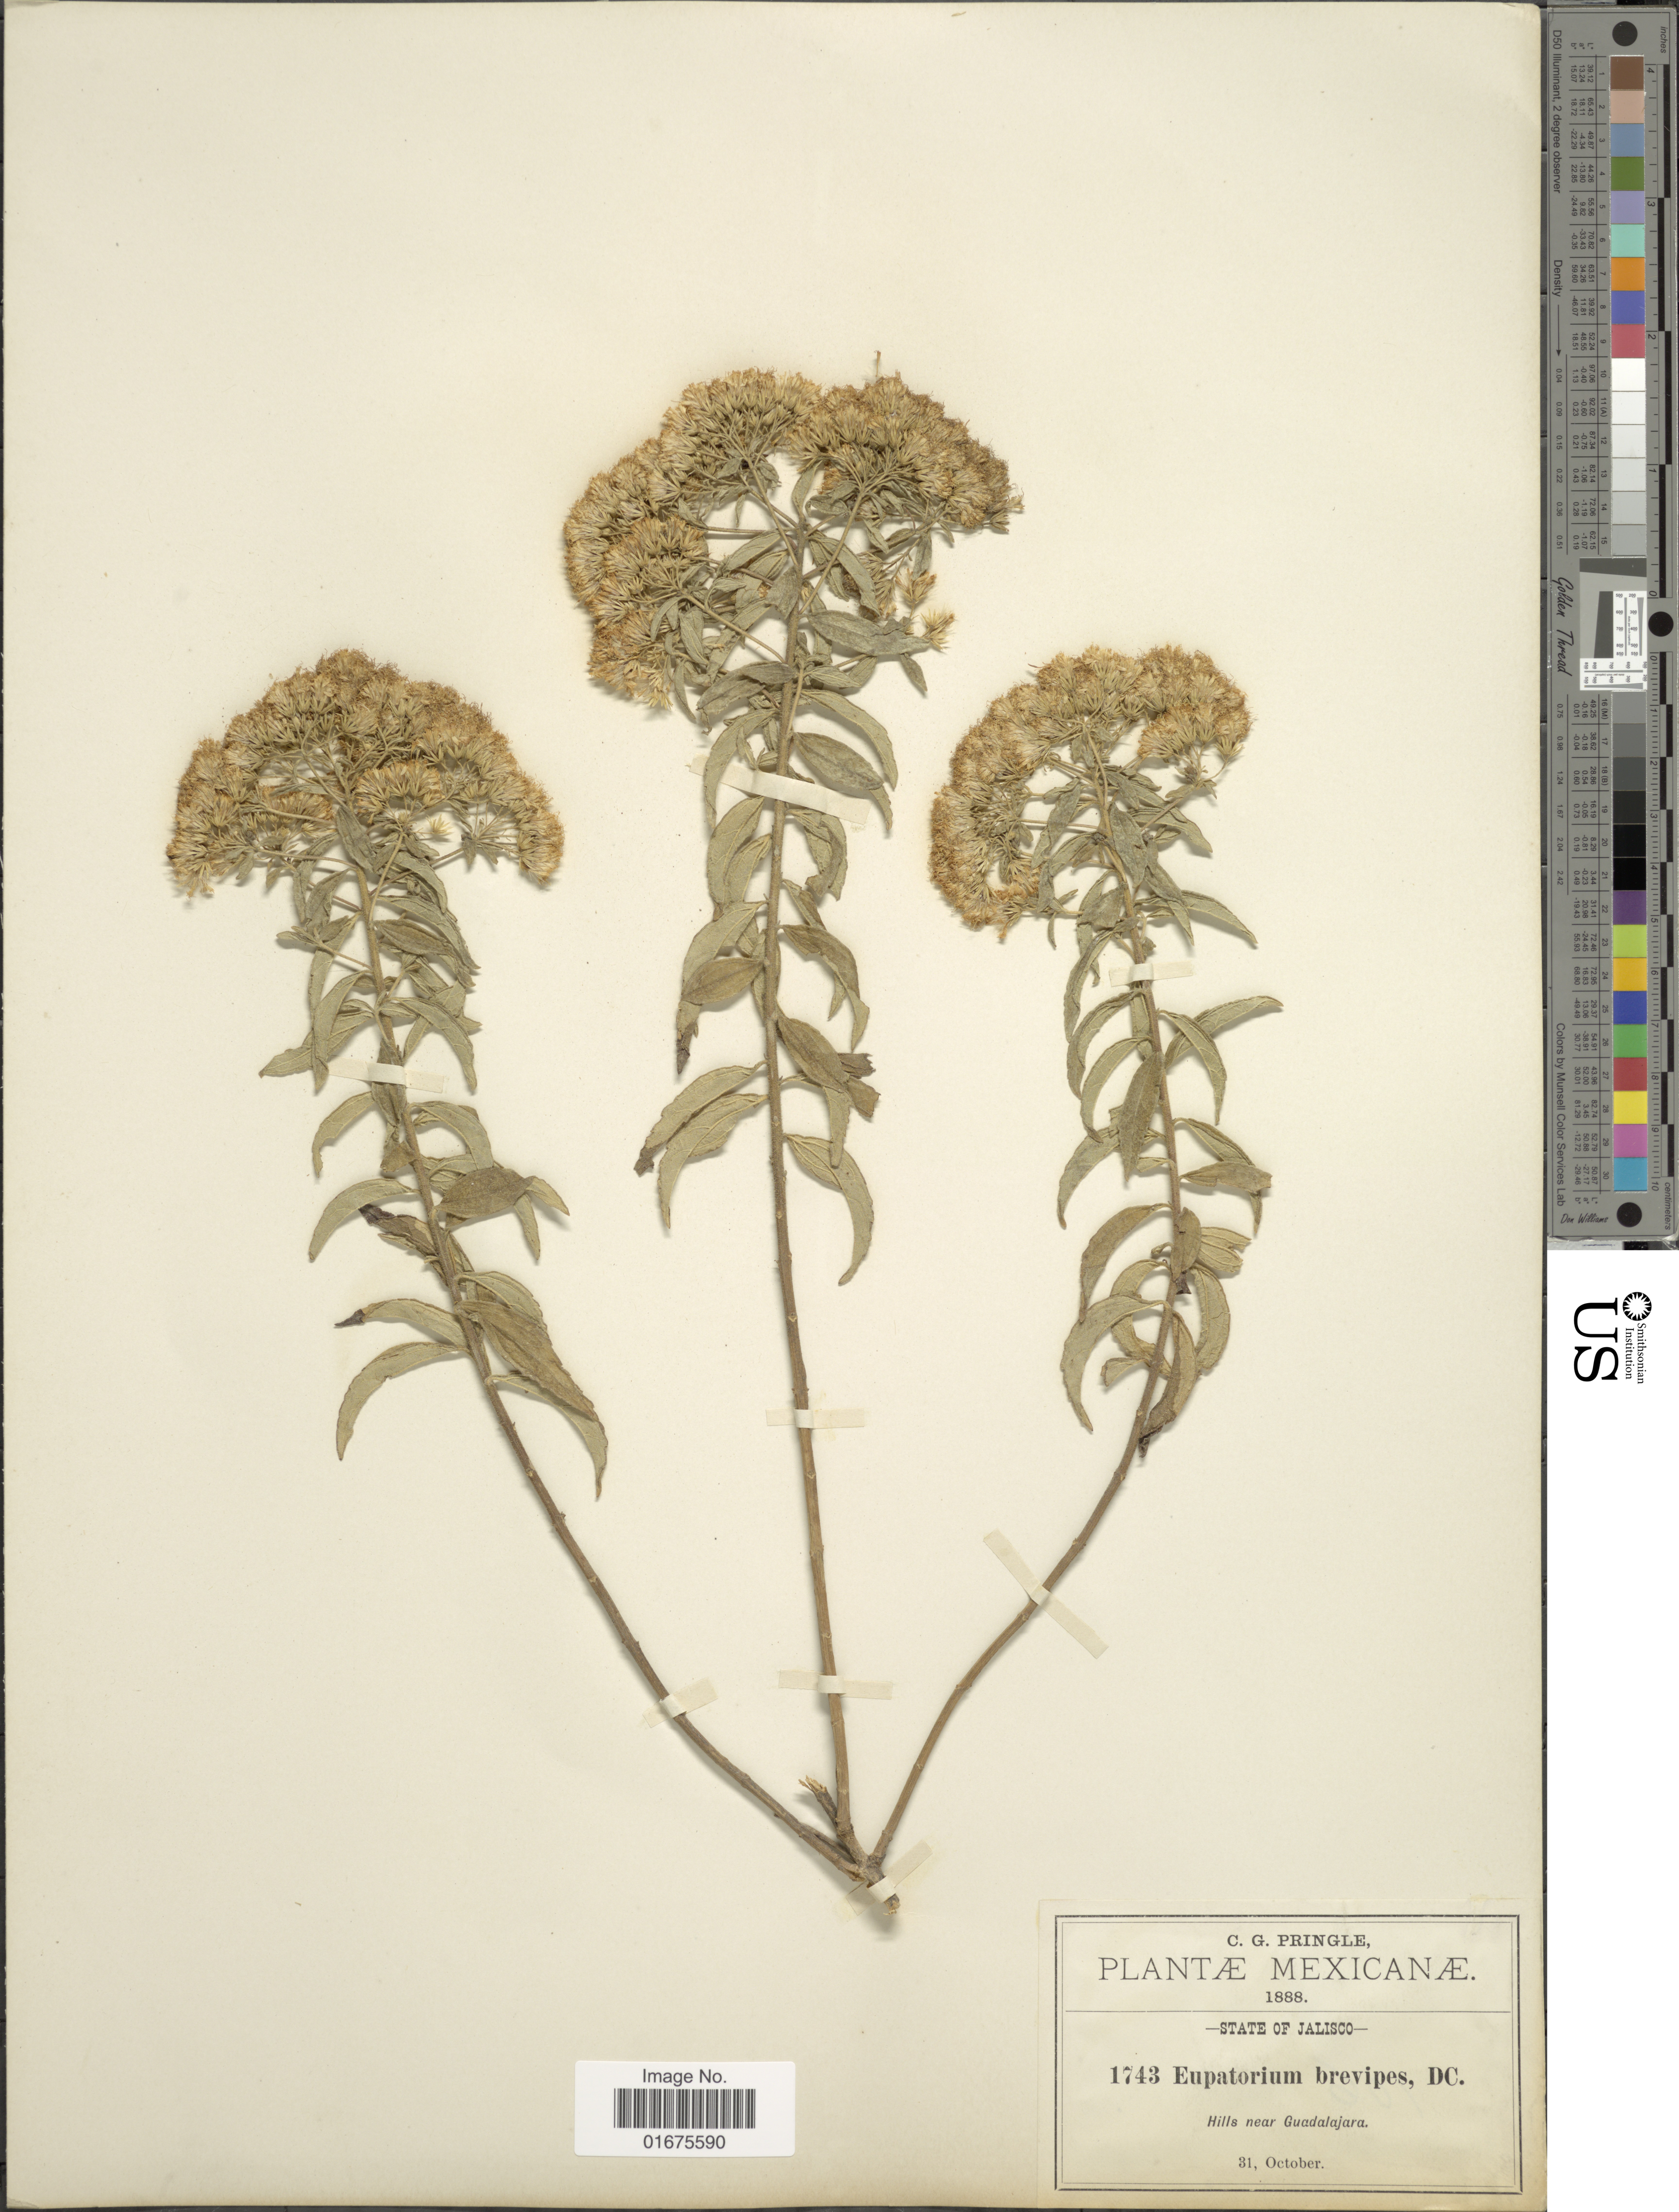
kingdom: Plantae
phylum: Tracheophyta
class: Magnoliopsida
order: Asterales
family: Asteraceae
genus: Ageratina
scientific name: Ageratina brevipes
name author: (DC.) R.M. King & H. Rob.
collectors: C. G. Pringle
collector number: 1743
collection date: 1888-10-31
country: Mexico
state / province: Jalisco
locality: Hills near Guadalajara